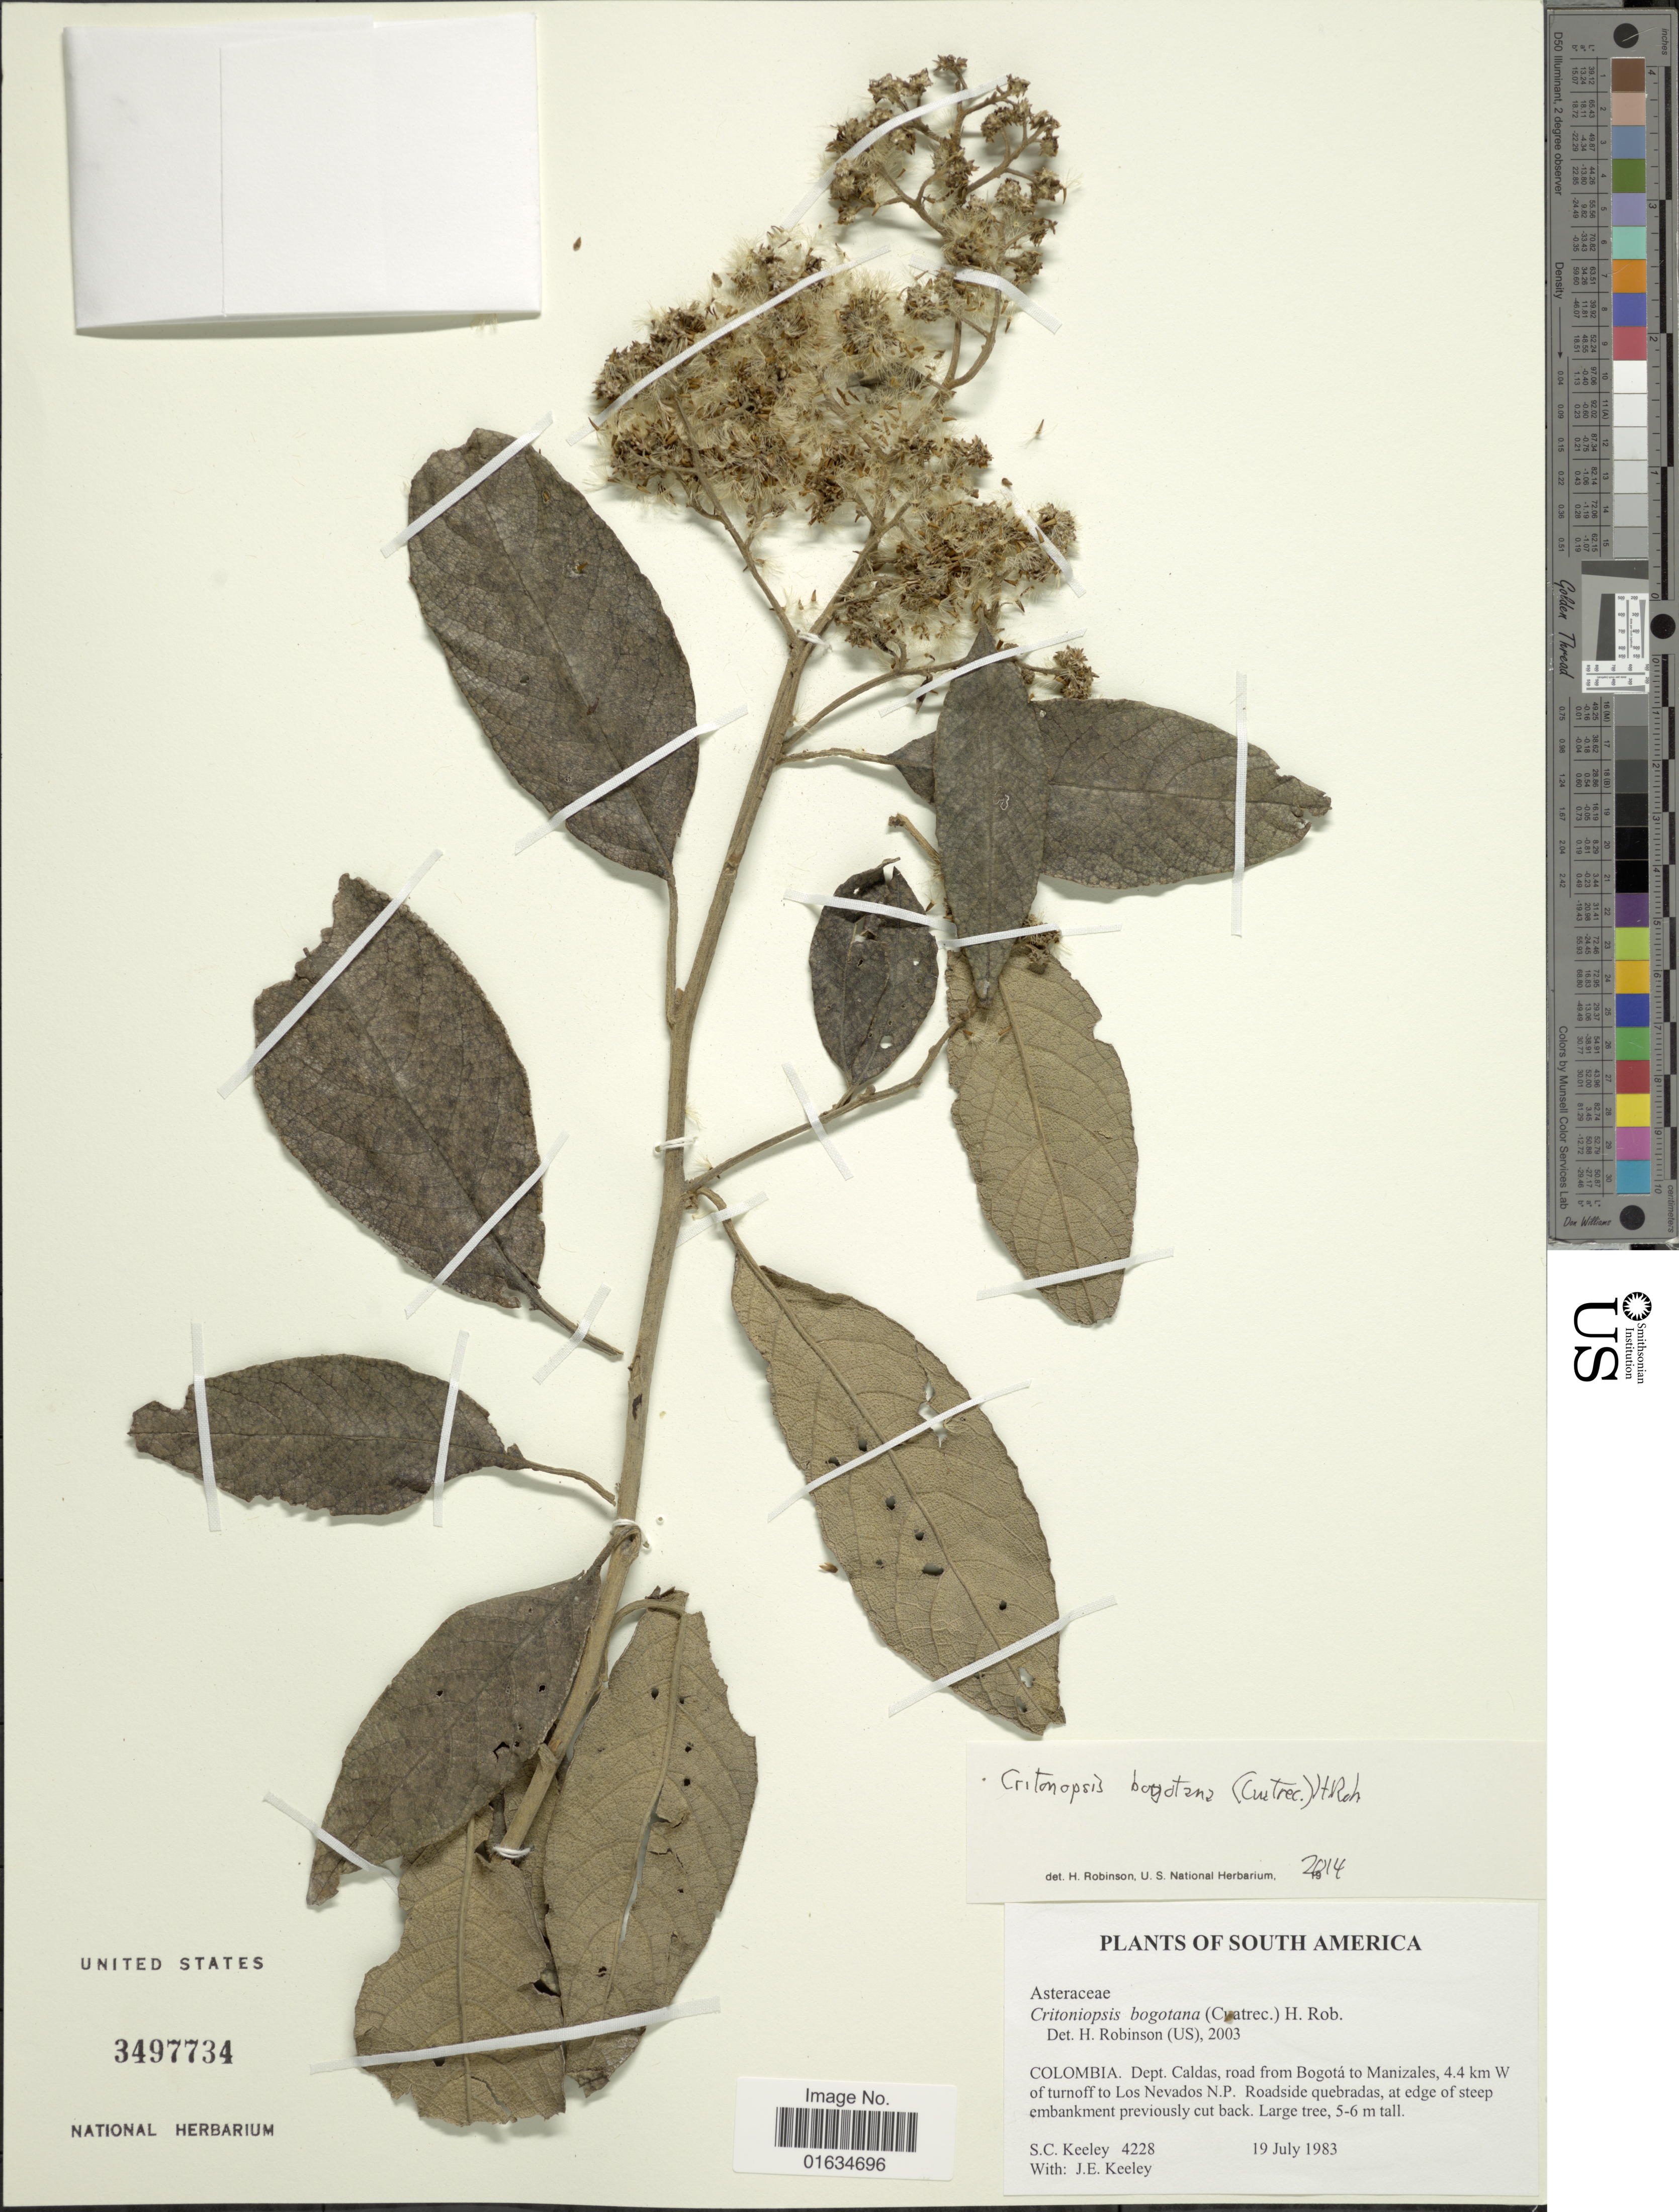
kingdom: Plantae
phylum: Tracheophyta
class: Magnoliopsida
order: Asterales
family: Asteraceae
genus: Critoniopsis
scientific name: Critoniopsis bogotana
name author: (Cuatrec.) H. Rob.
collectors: S. C. Keeley & J. E. Keeley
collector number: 4228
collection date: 1983-07-19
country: Colombia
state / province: Caldas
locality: Road from Bogotá to Manizales, 4.4 km W of turnoff to Los Nevados N.P., roadside quebrada, at edge of steep embankment previously cut back.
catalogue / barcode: US 3497734